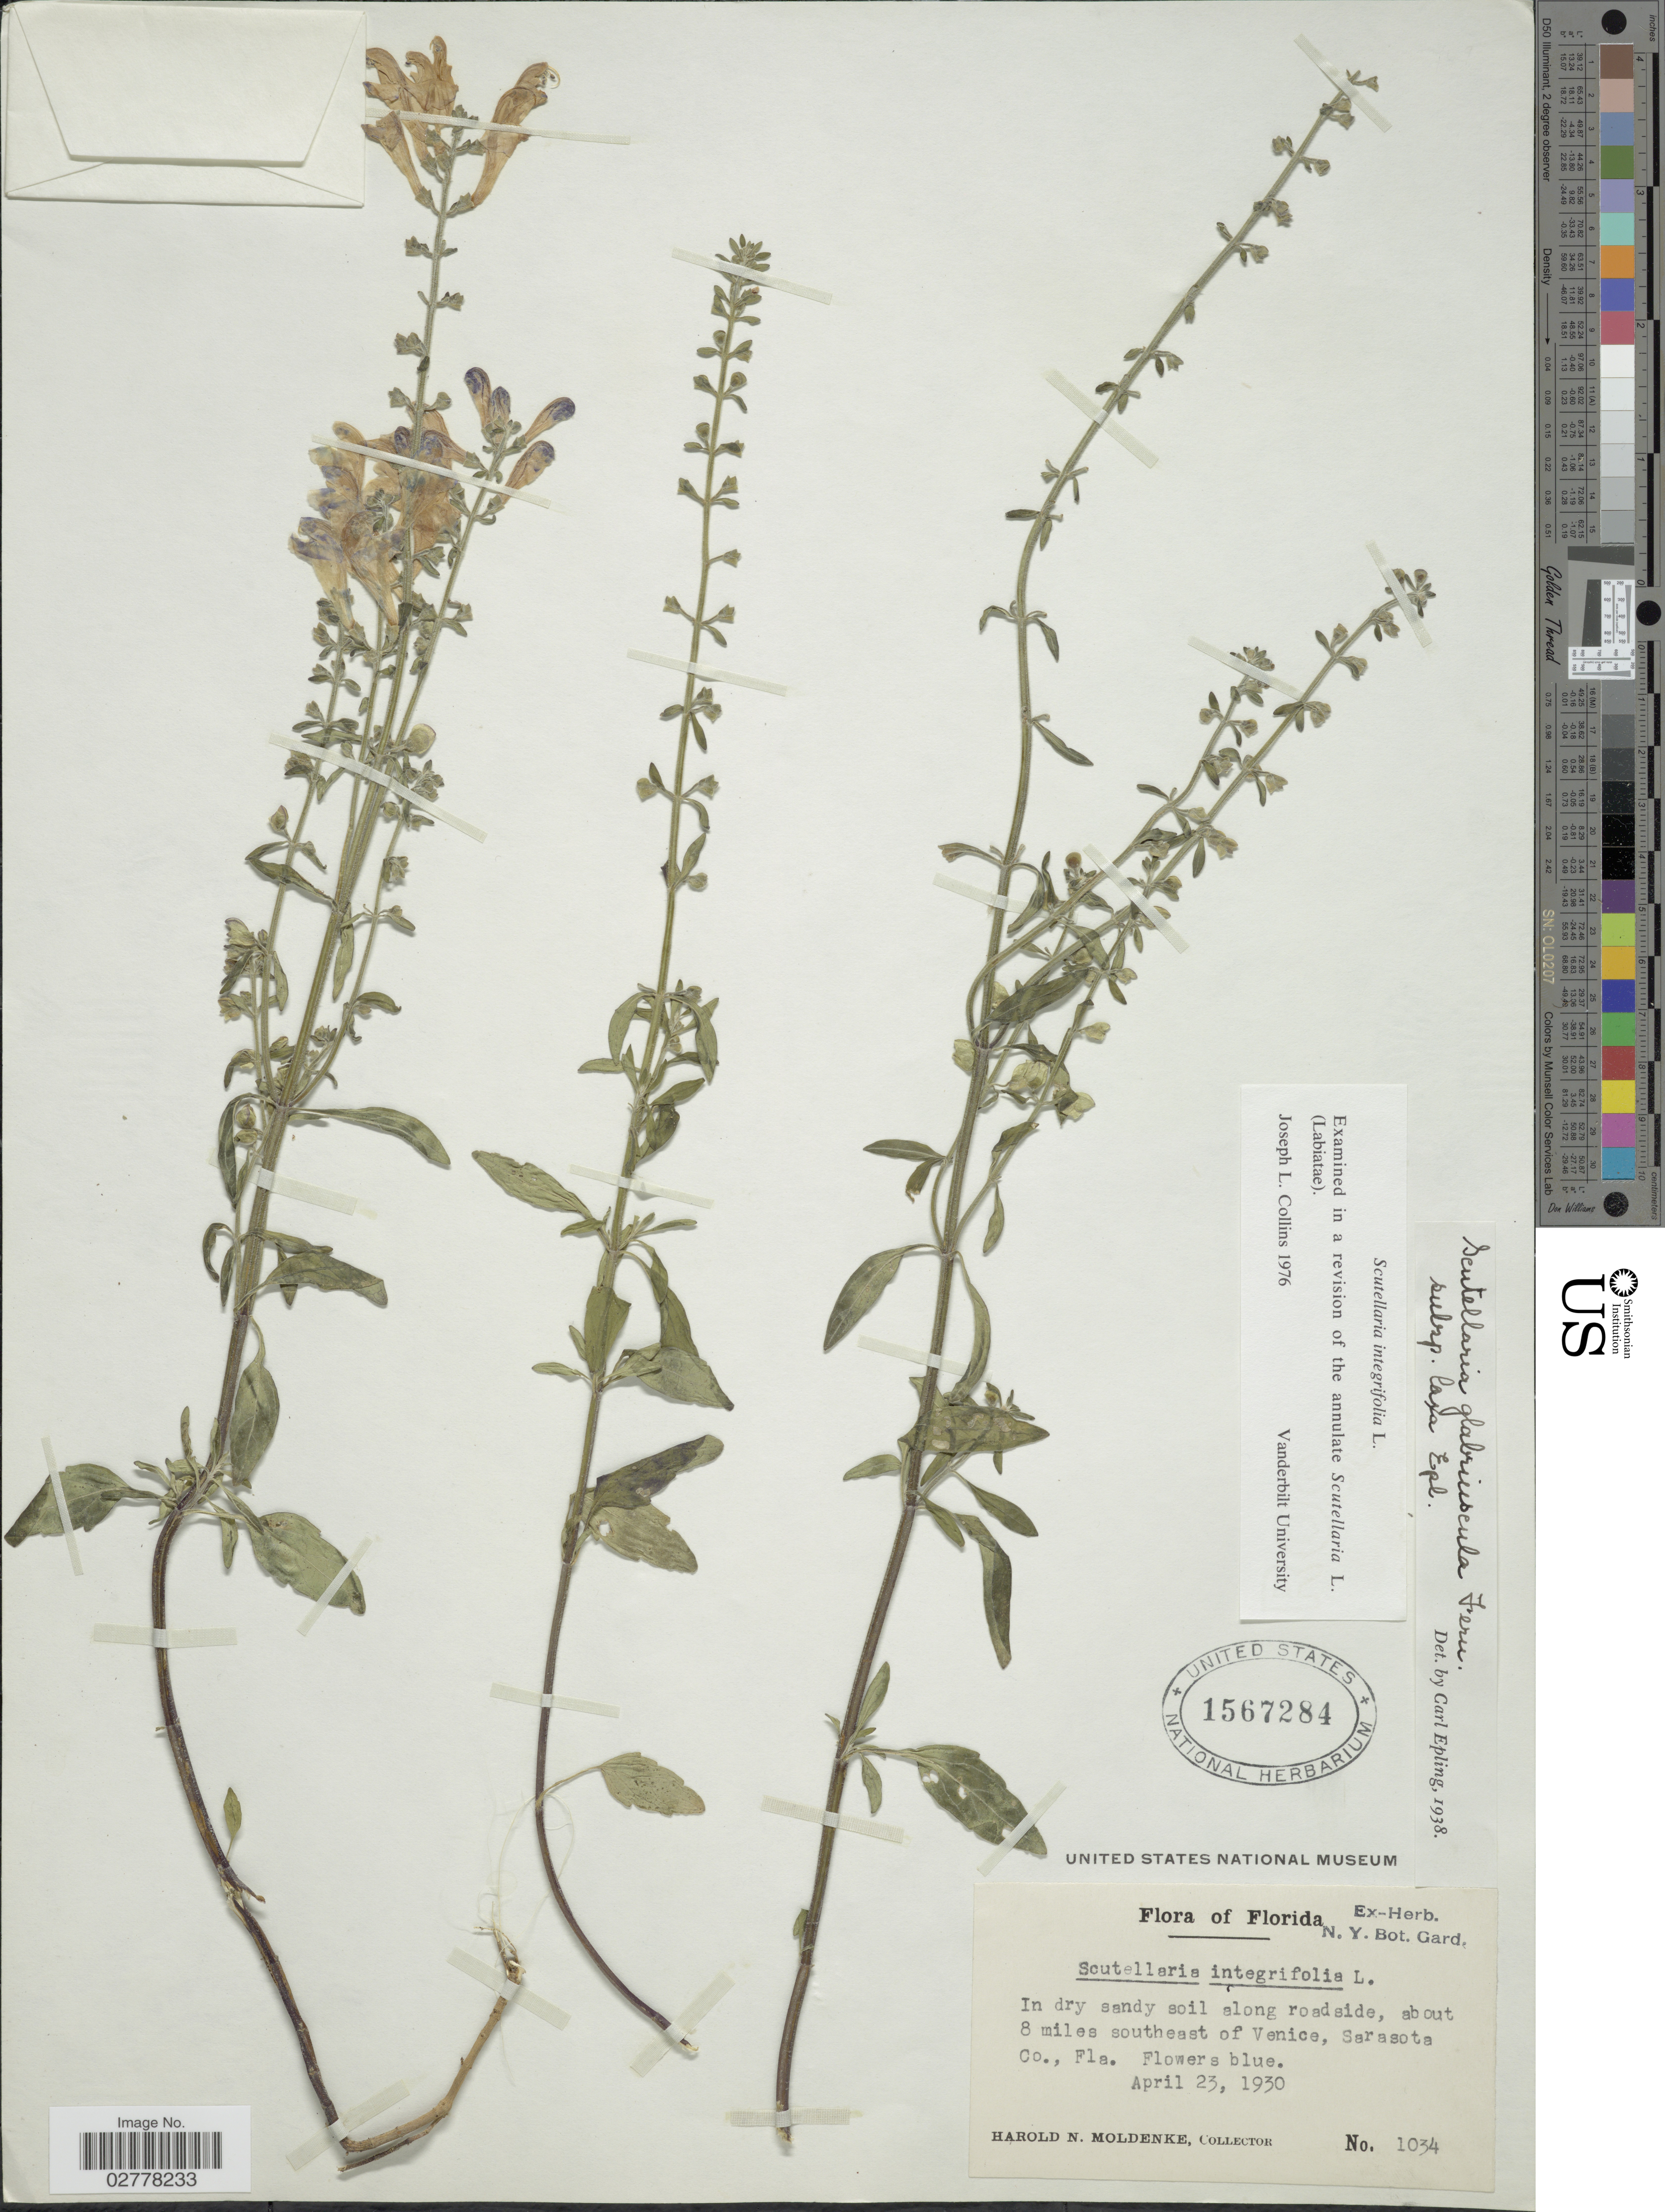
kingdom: Plantae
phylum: Tracheophyta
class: Magnoliopsida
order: Lamiales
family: Lamiaceae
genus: Scutellaria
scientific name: Scutellaria integrifolia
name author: L.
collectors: H. N. Moldenke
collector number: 1034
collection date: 1930-04-23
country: United States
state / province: Florida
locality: In dry sandy soil along roadside, about 8 miles southeast of Venice, Sarasota Co.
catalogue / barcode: US 1567284